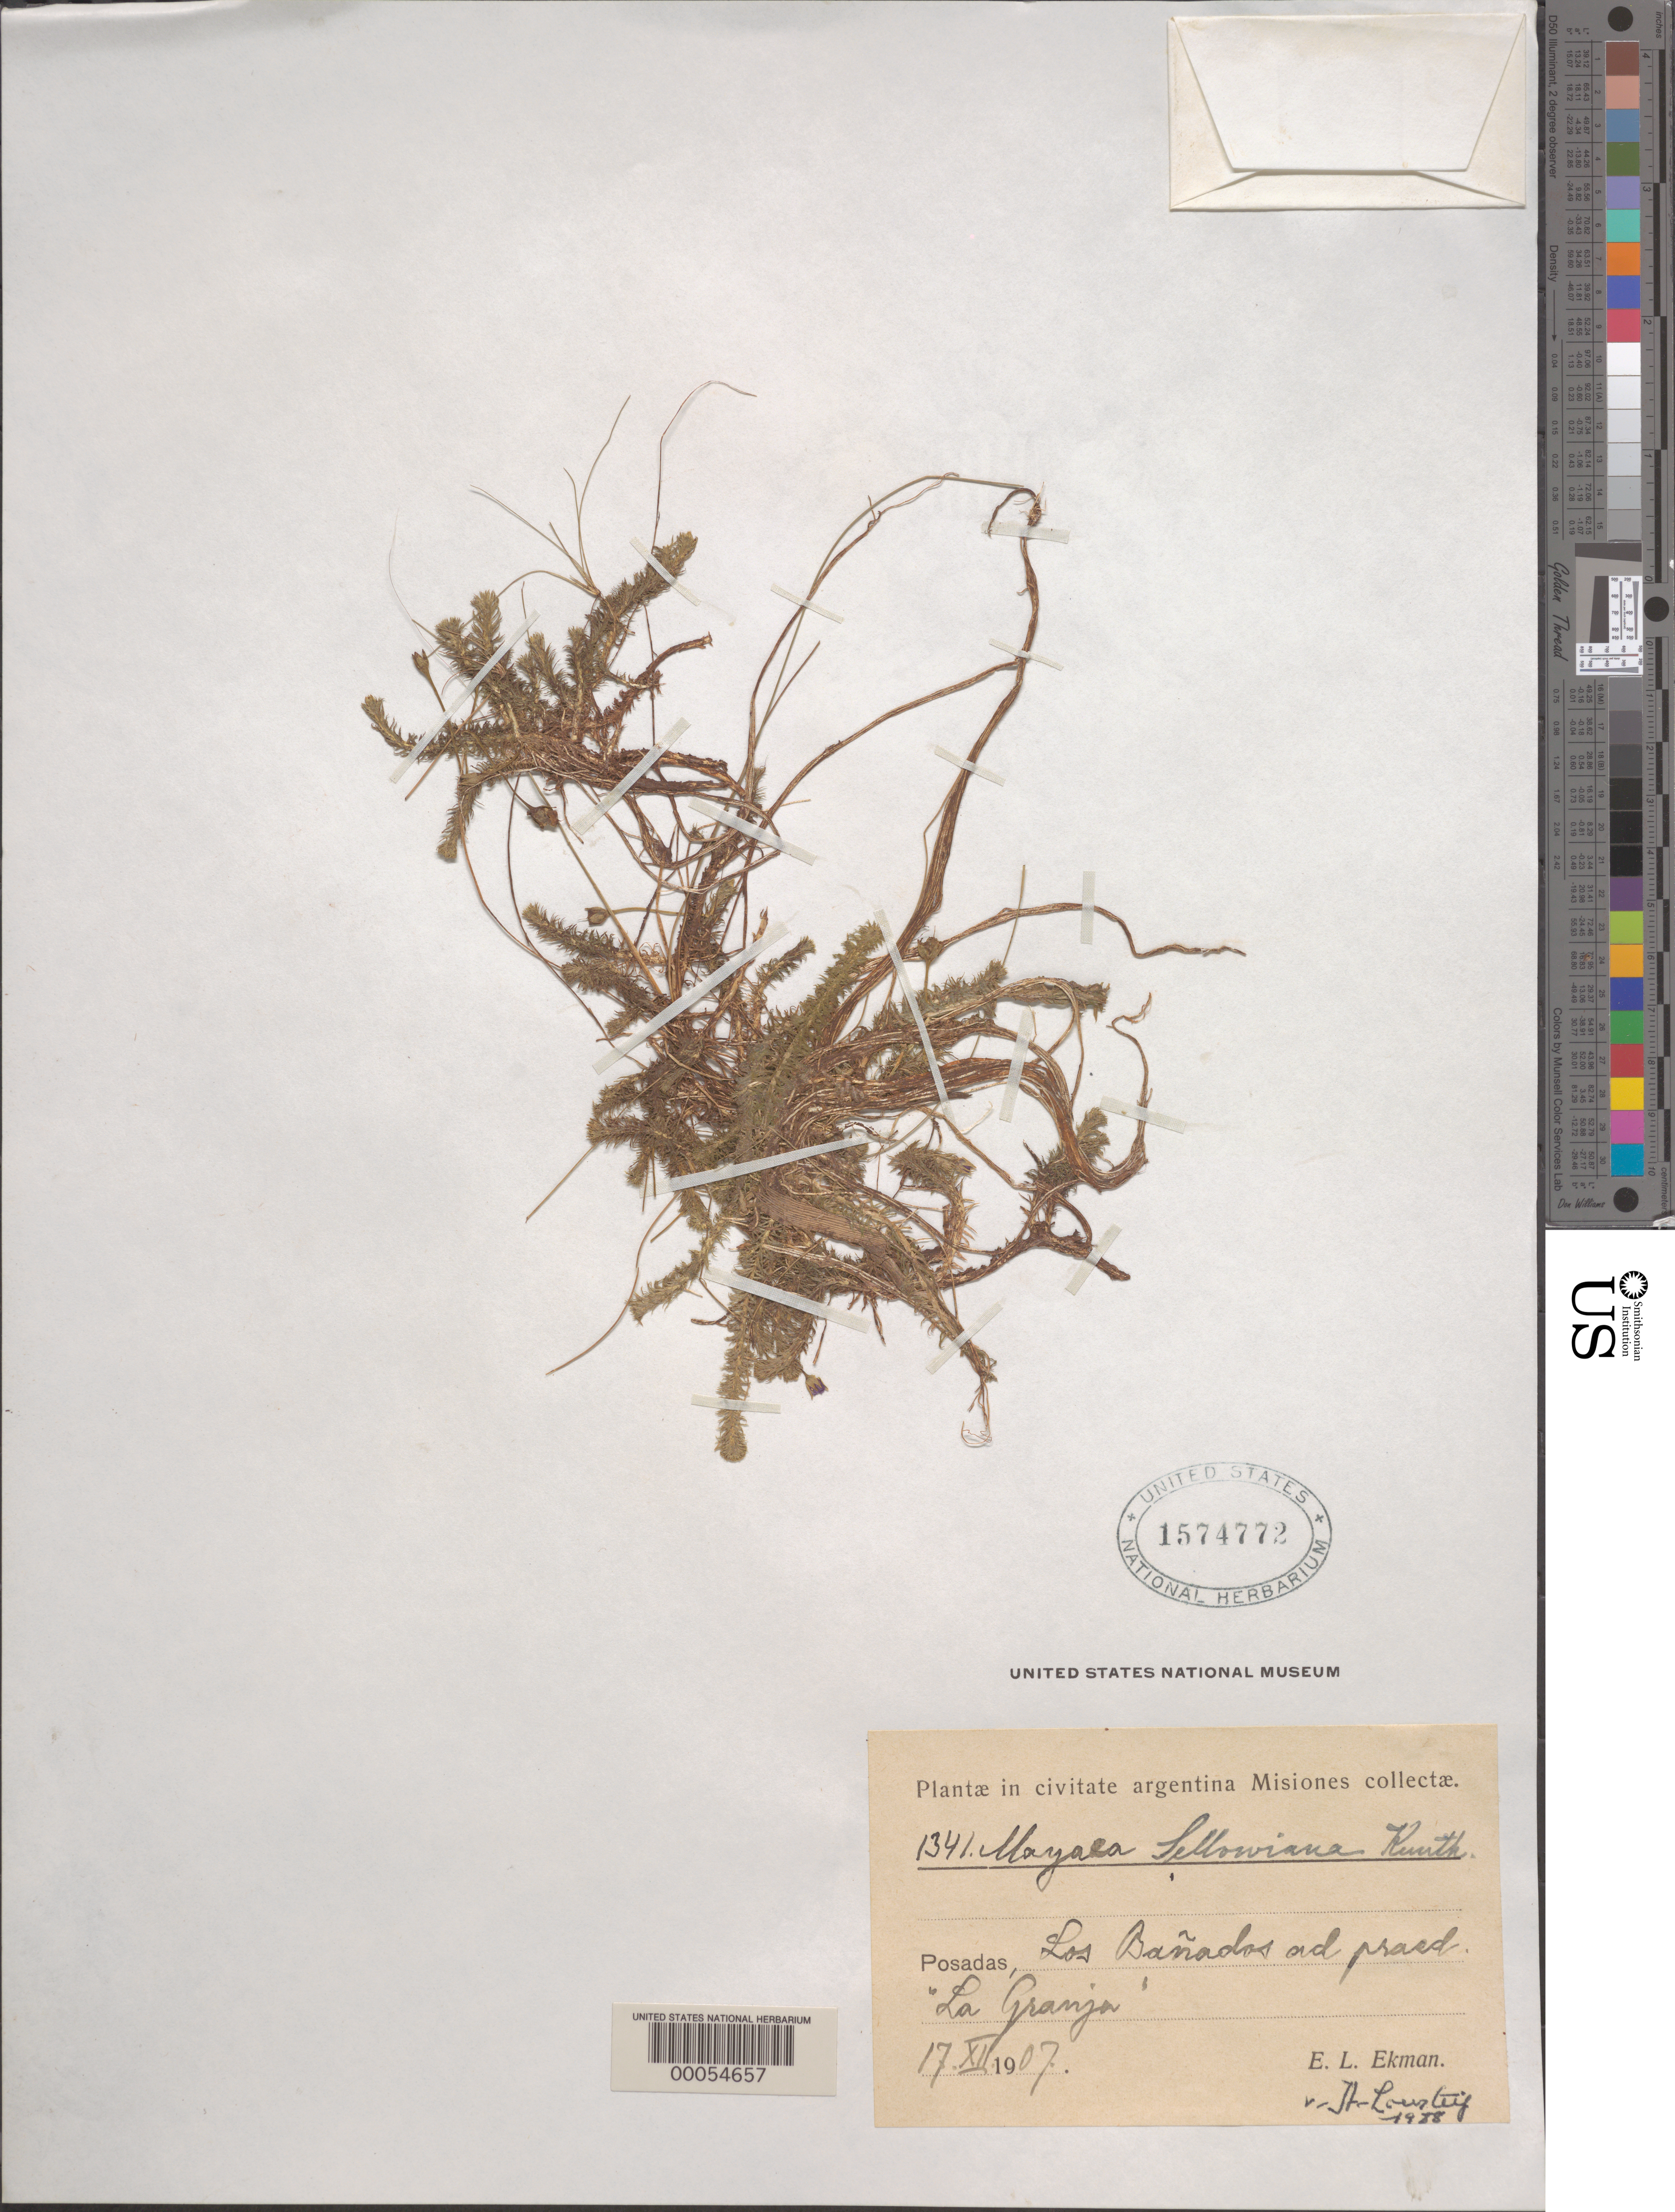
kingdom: Plantae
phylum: Tracheophyta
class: Liliopsida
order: Poales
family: Mayacaceae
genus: Mayaca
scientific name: Mayaca sellowiana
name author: Kunth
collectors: E. L. Ekman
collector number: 1341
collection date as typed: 17 Dec 1907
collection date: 1907-12-17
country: Argentina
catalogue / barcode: US 1574772